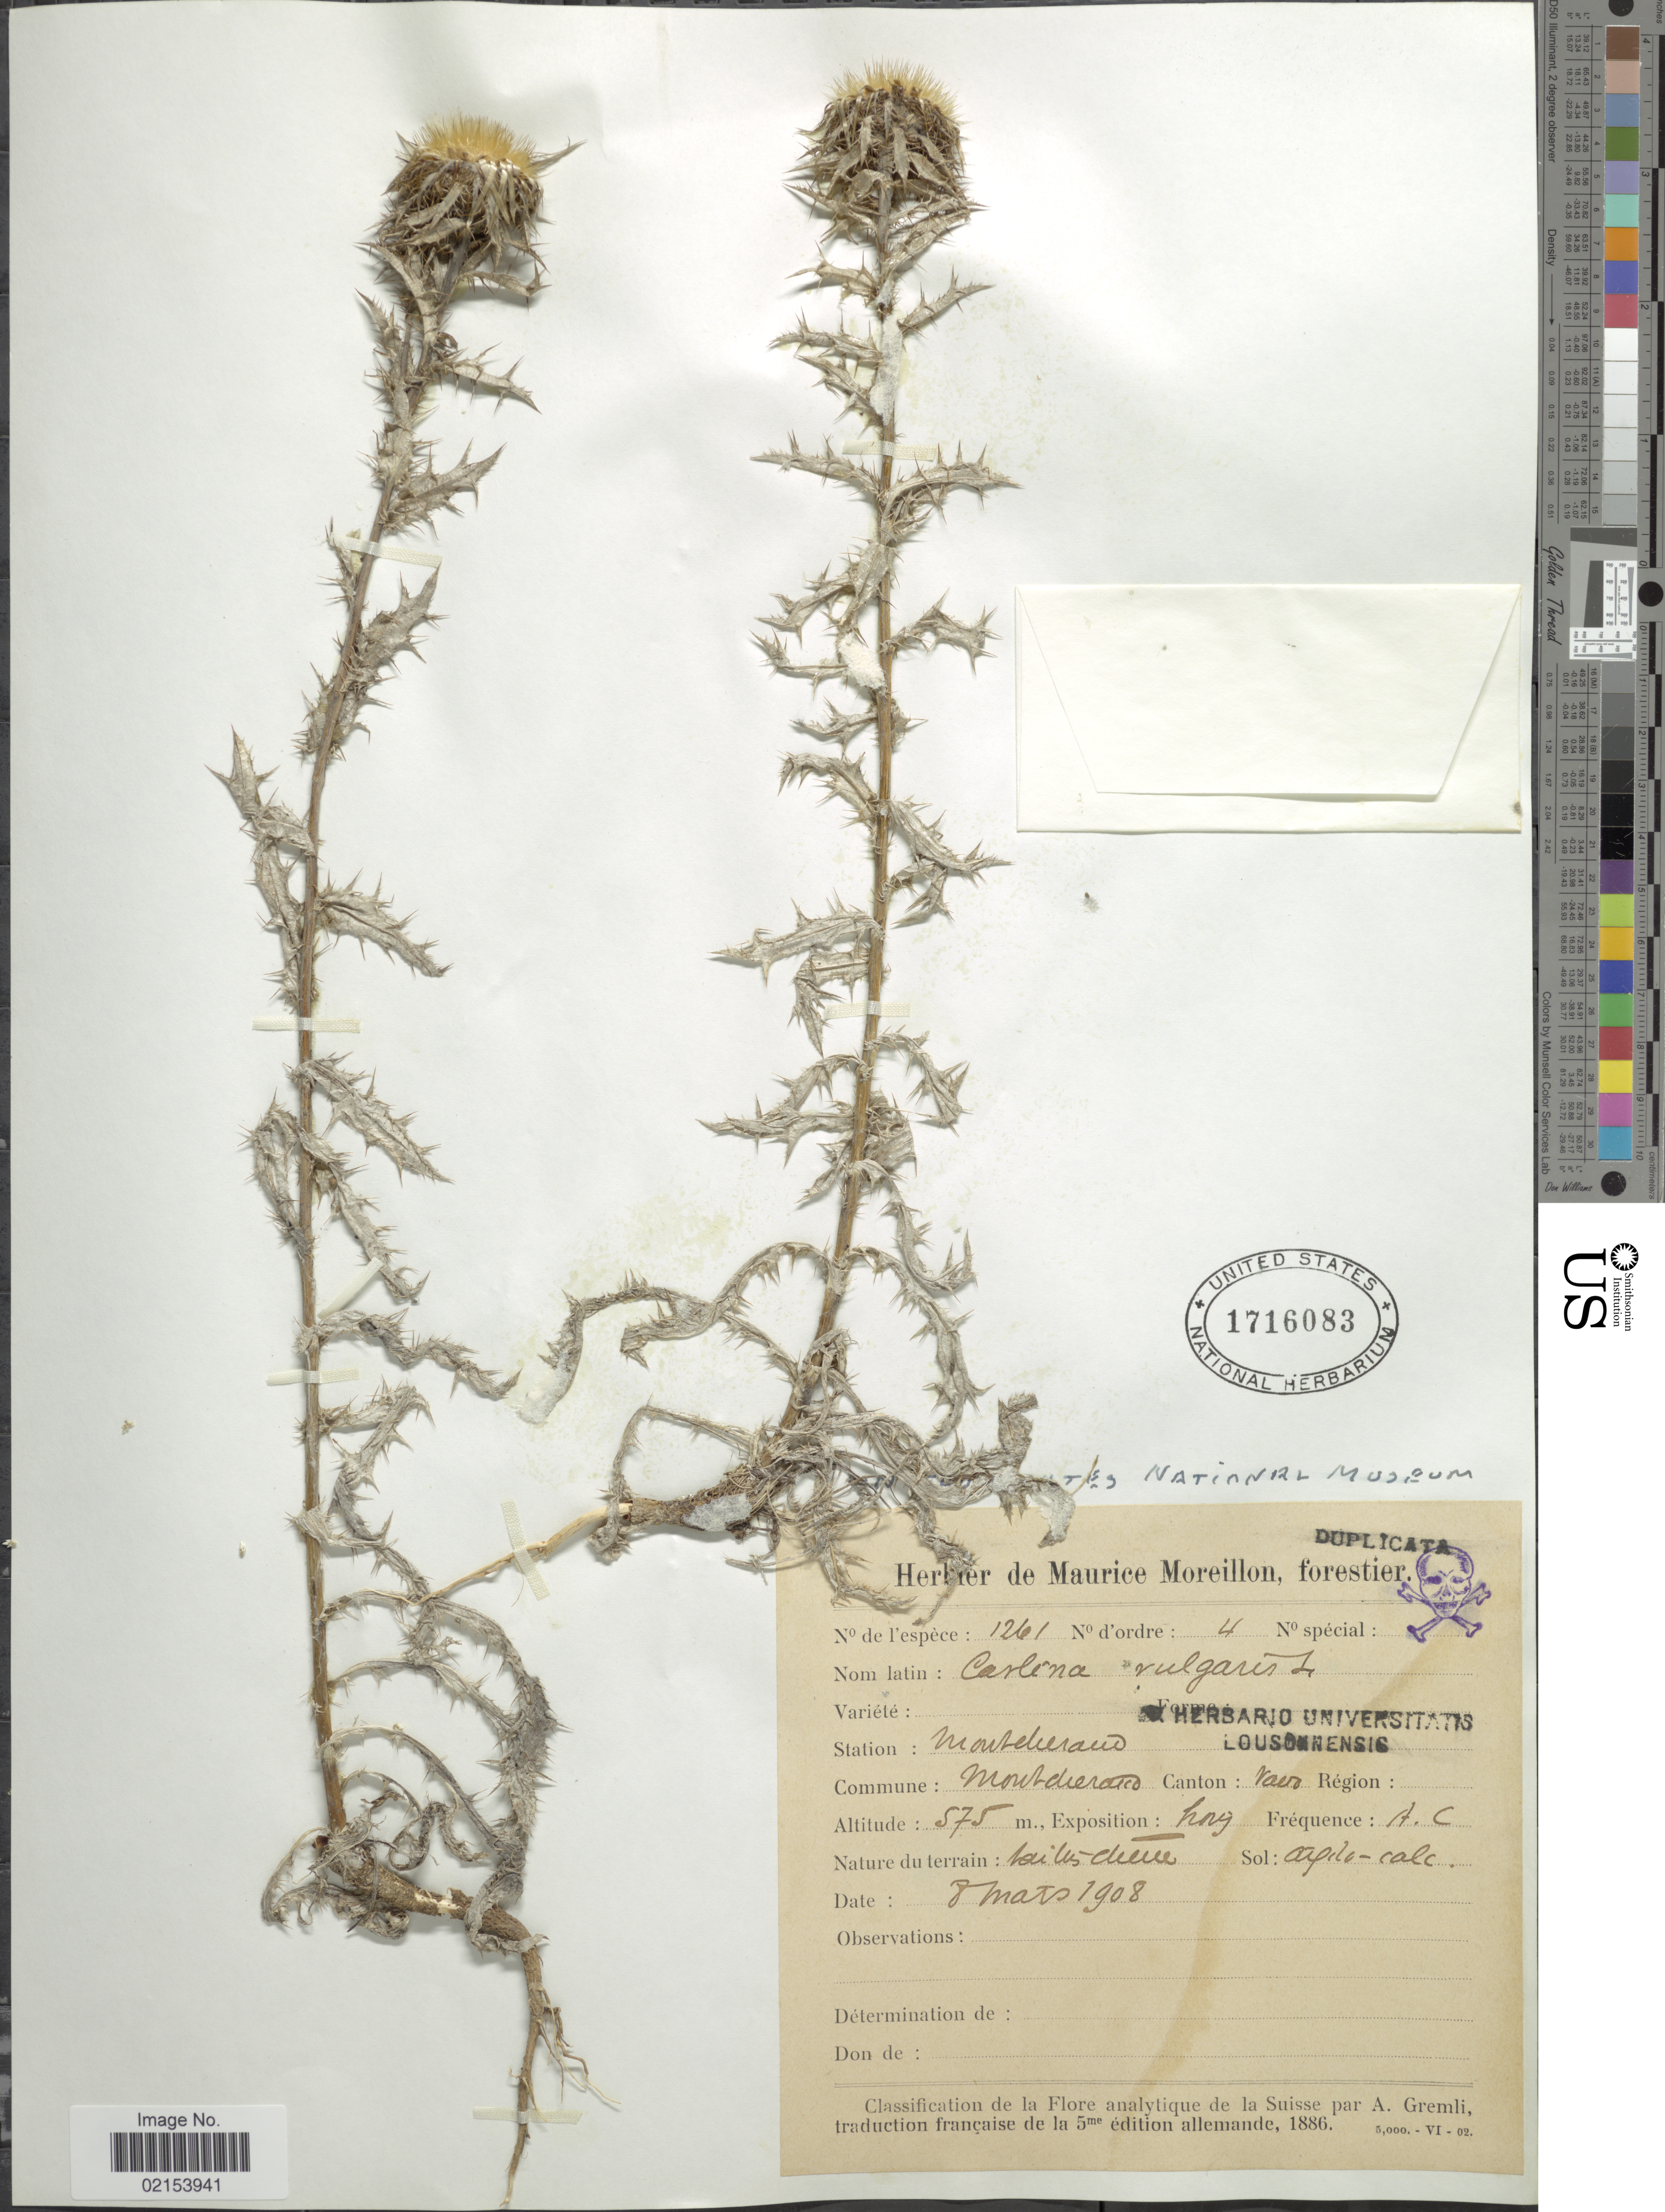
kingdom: Plantae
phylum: Tracheophyta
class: Magnoliopsida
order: Asterales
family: Asteraceae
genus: Carlina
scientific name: Carlina vulgaris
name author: L.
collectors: ex herb. Maurice Moreillon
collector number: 1261/4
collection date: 1908-03-08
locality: Station Montdierano. Canton Vaero. Commune Montdoeraco. [interpreted]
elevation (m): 575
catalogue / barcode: US 1716083